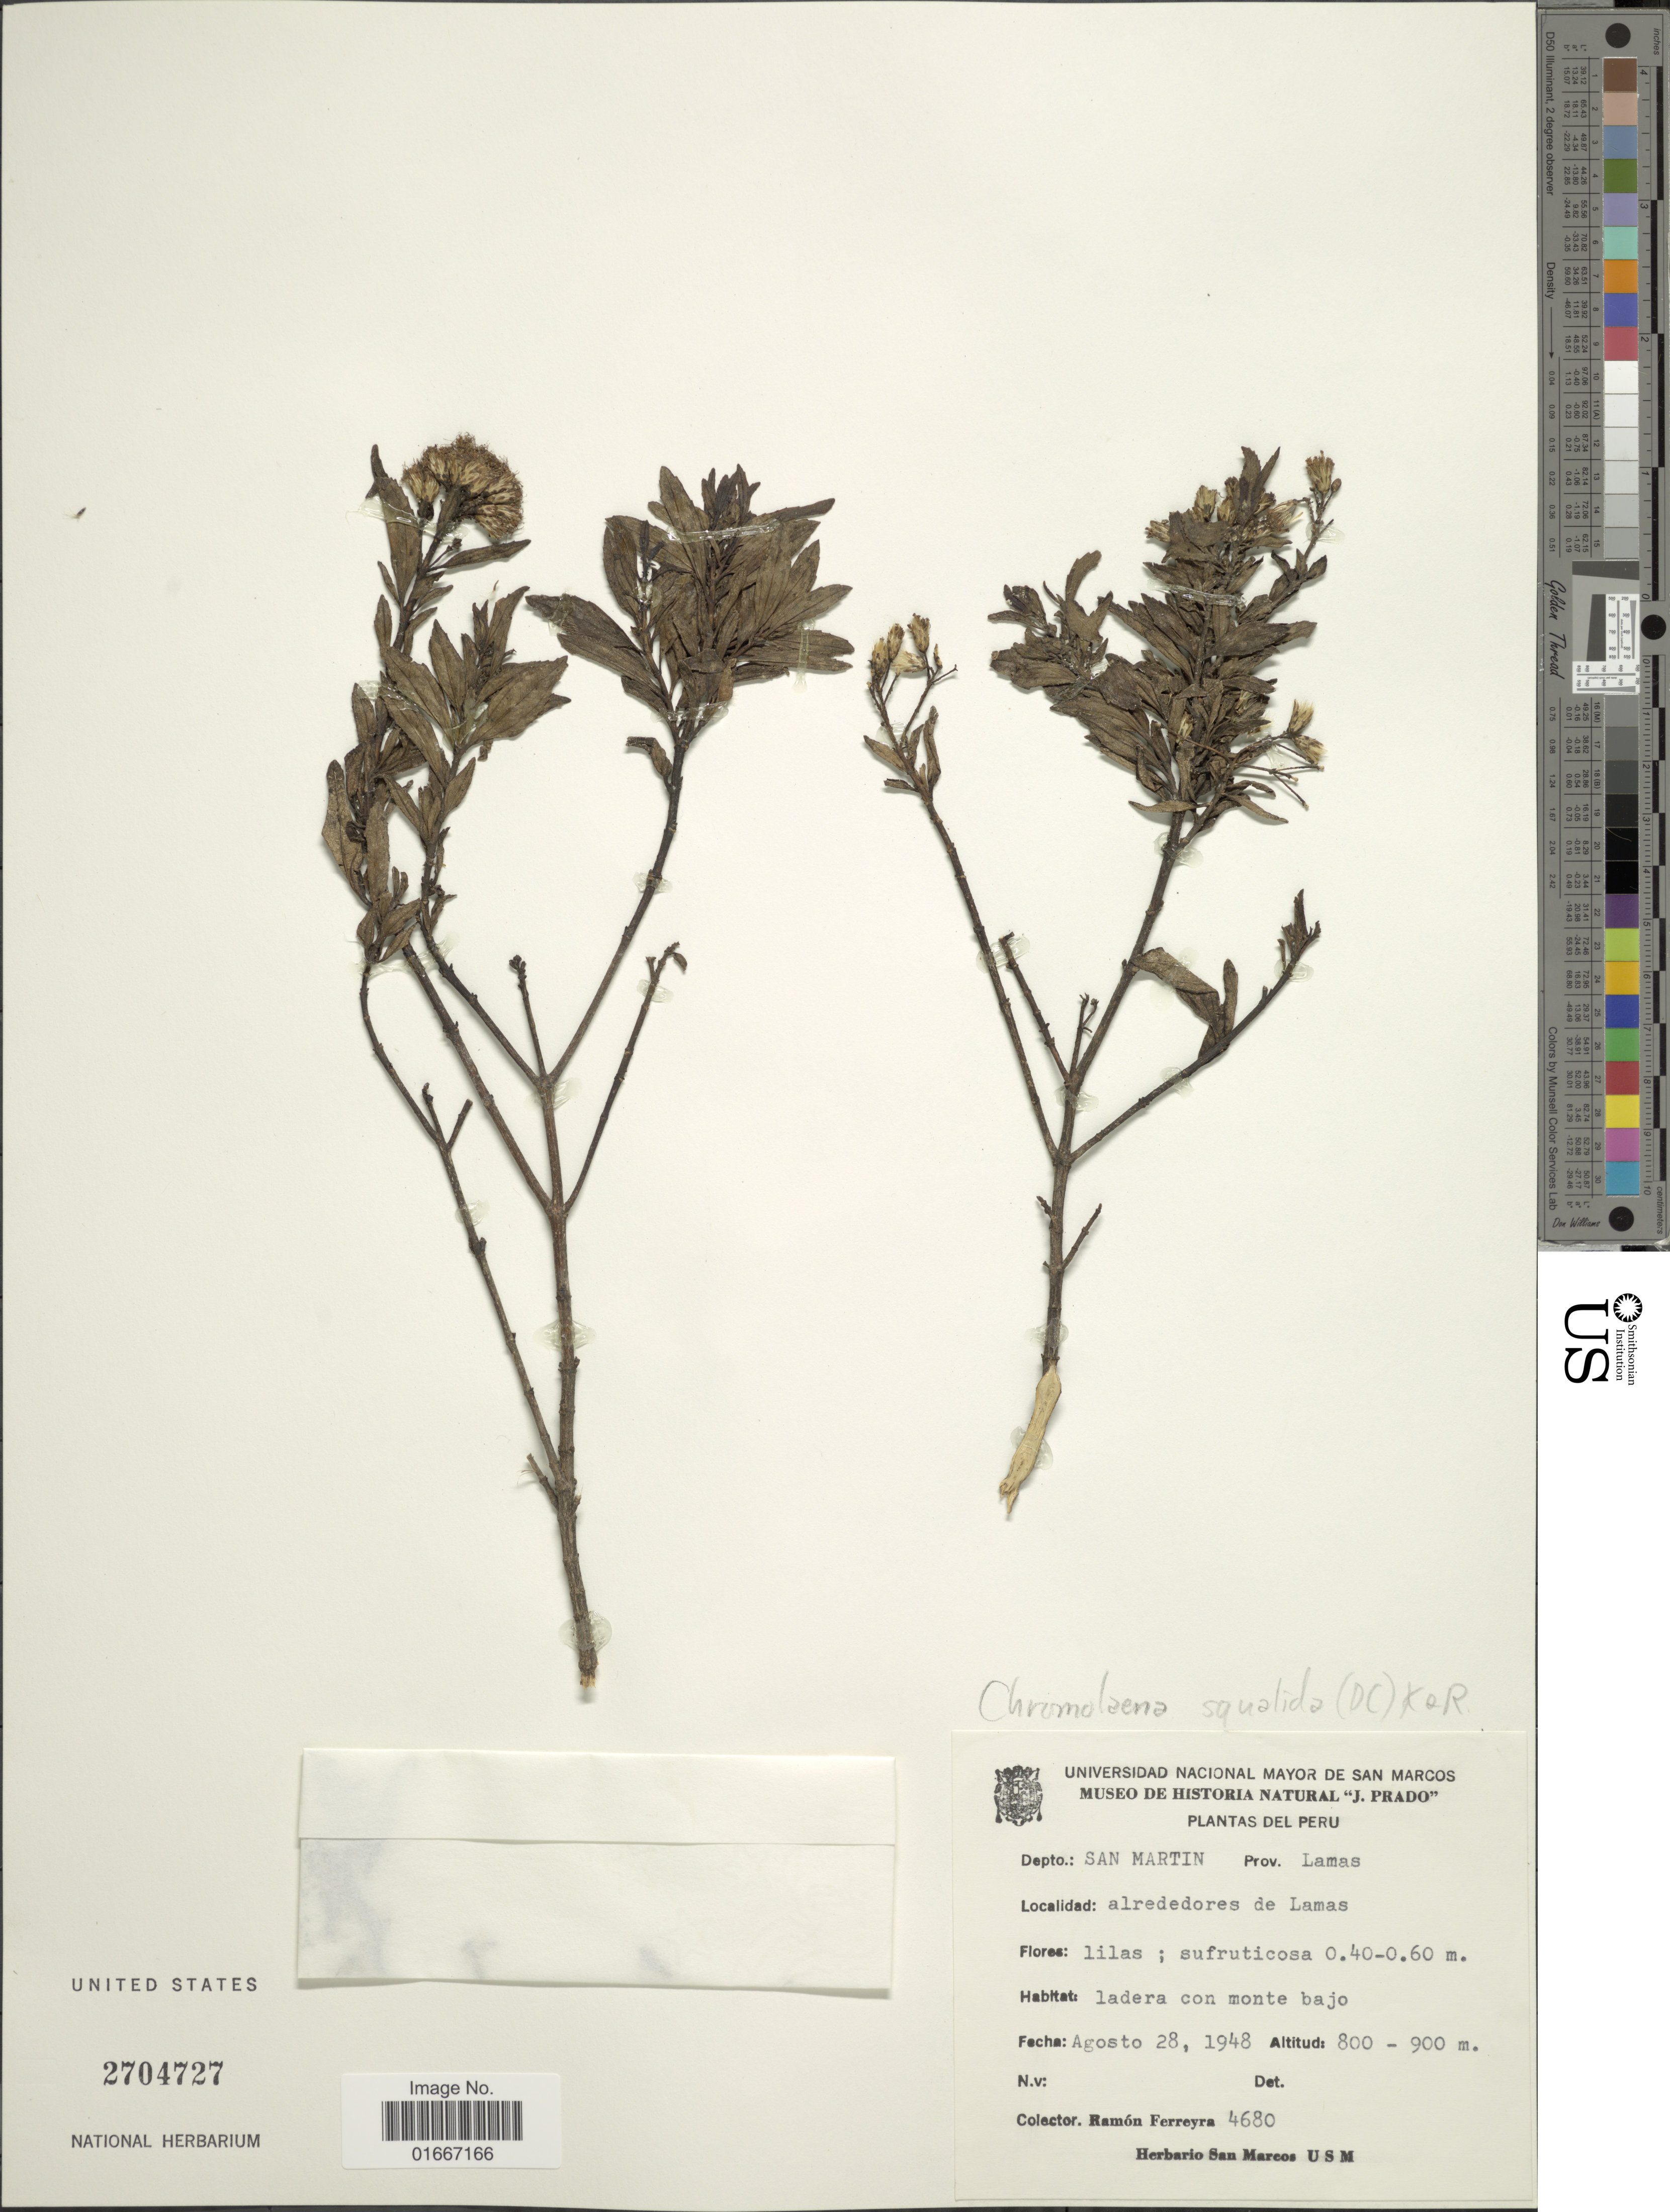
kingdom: Plantae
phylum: Tracheophyta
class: Magnoliopsida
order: Asterales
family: Asteraceae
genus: Chromolaena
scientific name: Chromolaena squalida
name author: (DC.) R.M. King & H. Rob.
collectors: R. A. Ferreyra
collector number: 4680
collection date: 1948-08-28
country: Peru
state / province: San Martín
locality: Peru. Depto.: San Martin Prov. Lamas. alrededores de Lamas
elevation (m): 800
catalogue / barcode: US 2704727